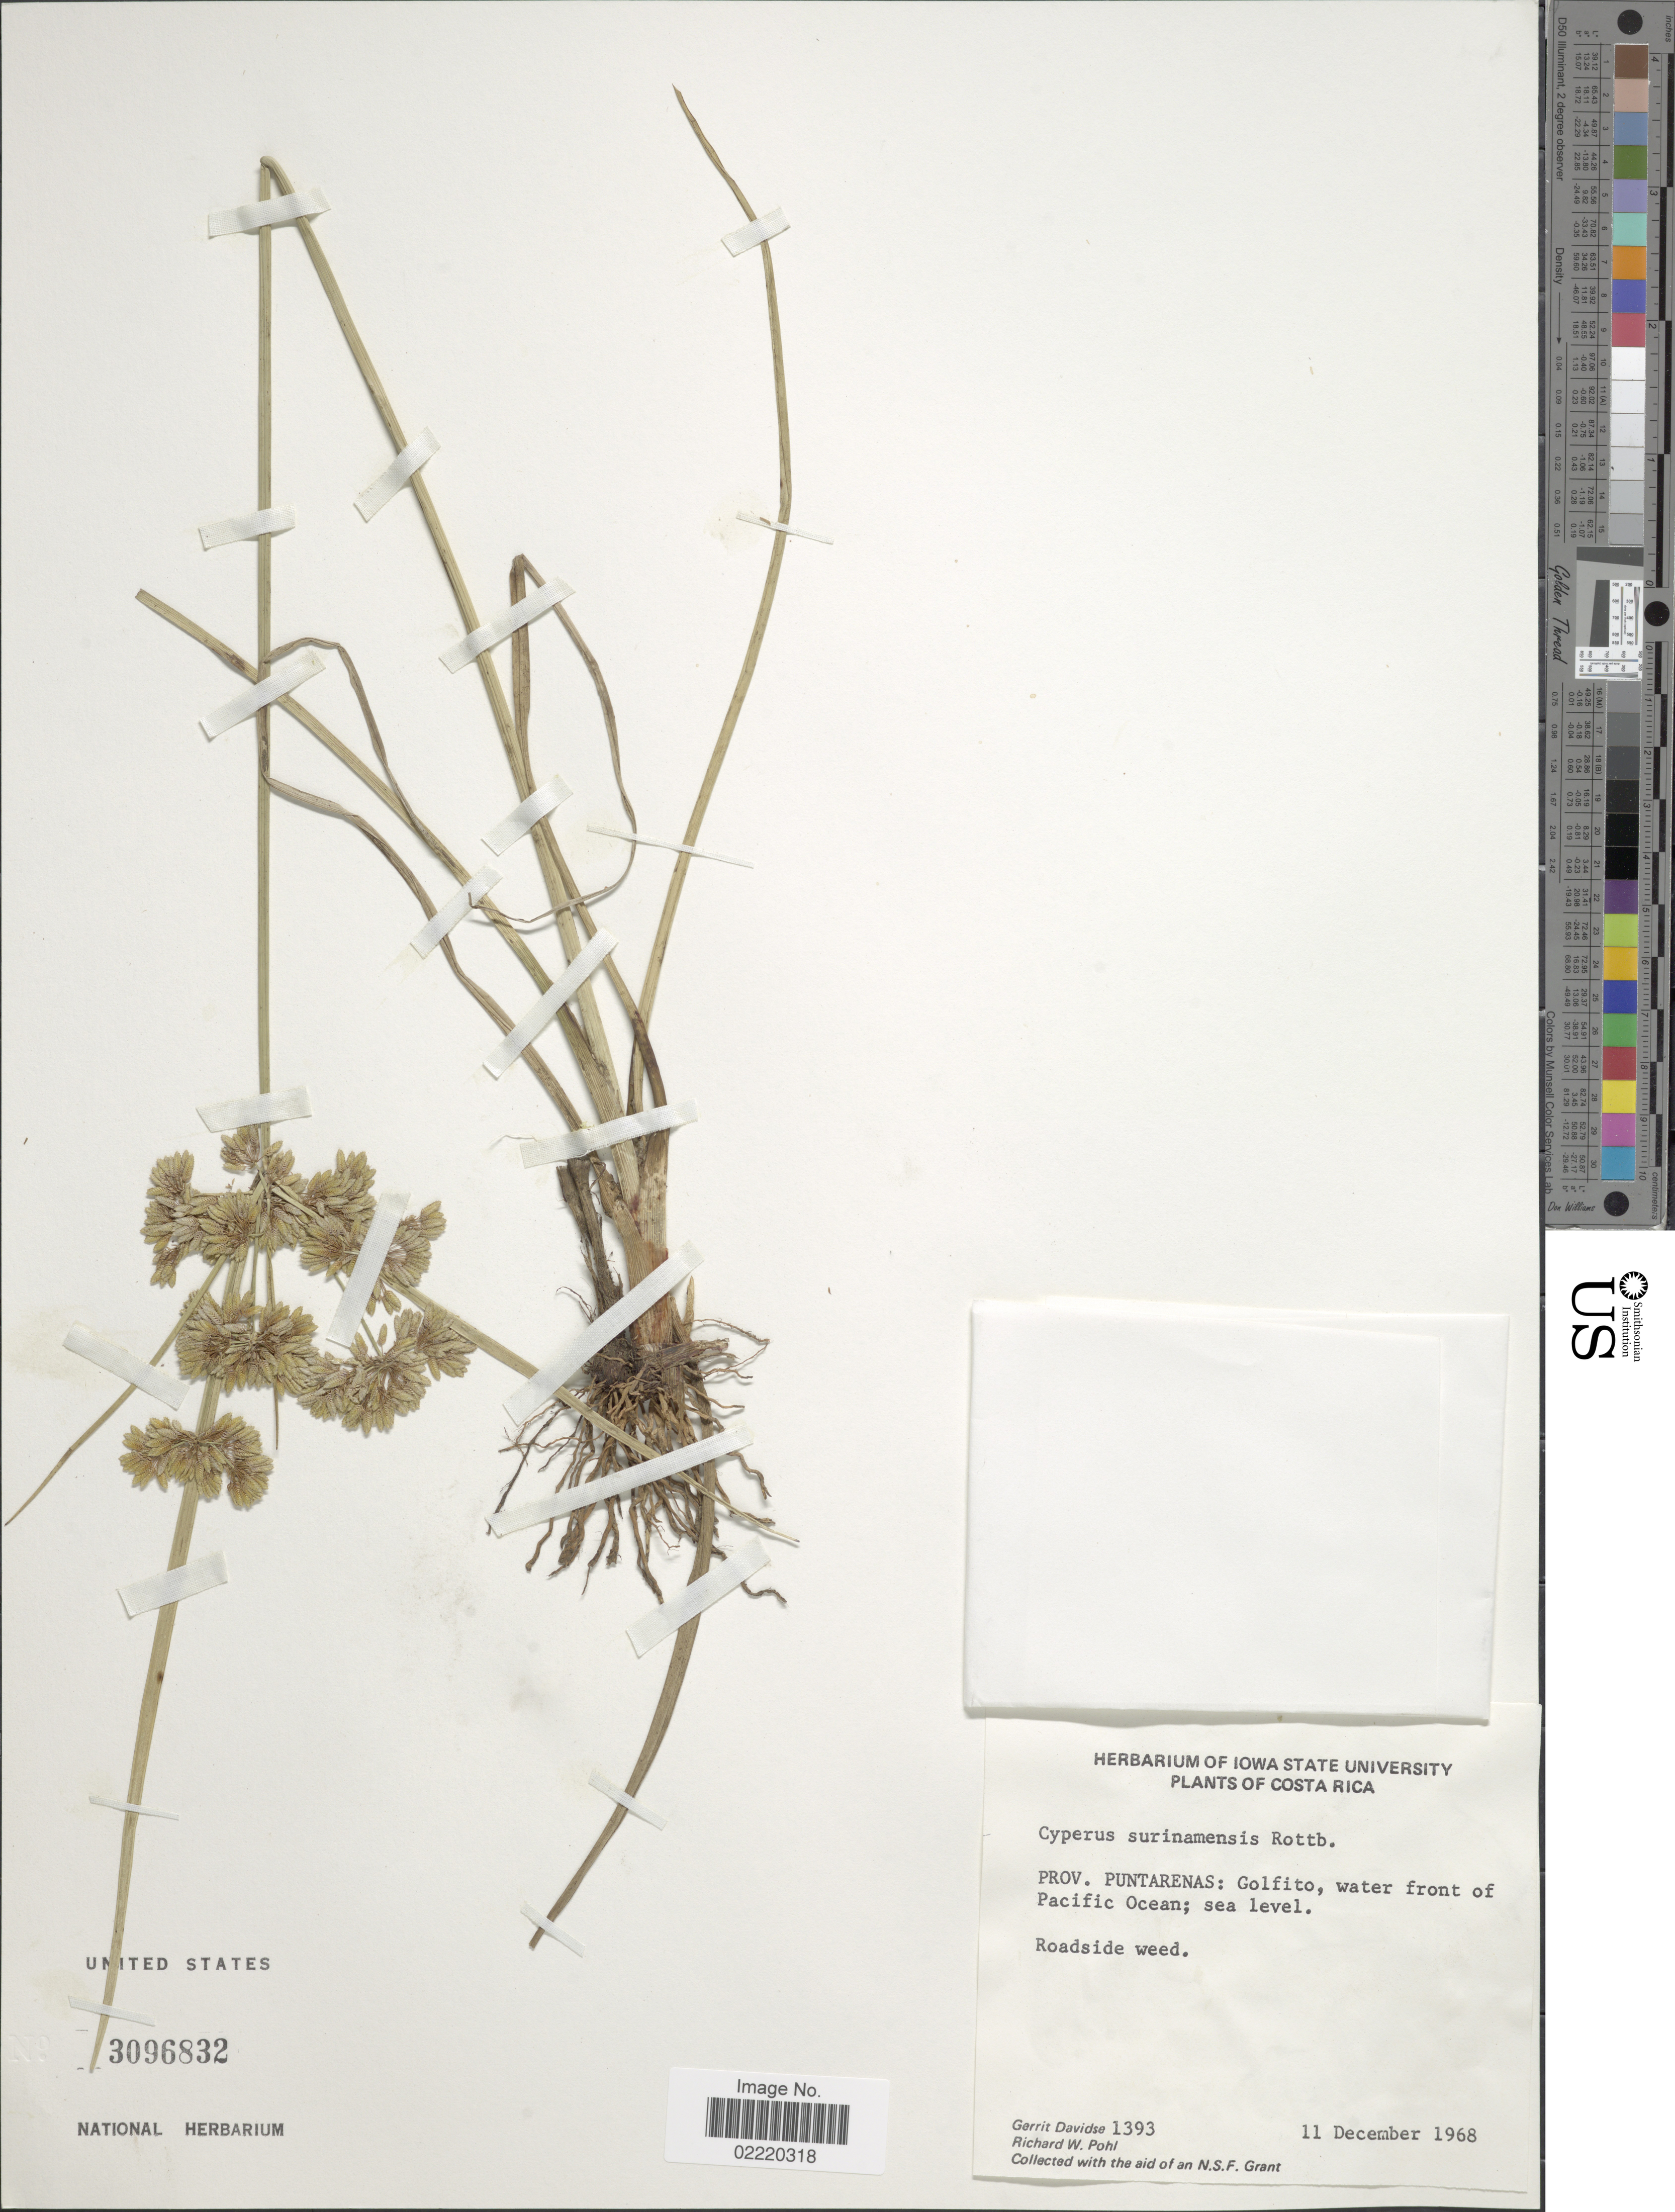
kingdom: Plantae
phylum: Tracheophyta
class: Liliopsida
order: Poales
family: Cyperaceae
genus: Cyperus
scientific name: Cyperus surinamensis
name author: Rottb.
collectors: G. Davidse & R. W. Pohl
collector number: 1393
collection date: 1968-12-11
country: Costa Rica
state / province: Puntarenas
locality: Golfito, water front of Pacific Ocean, roadside weed.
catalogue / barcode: US 3096832